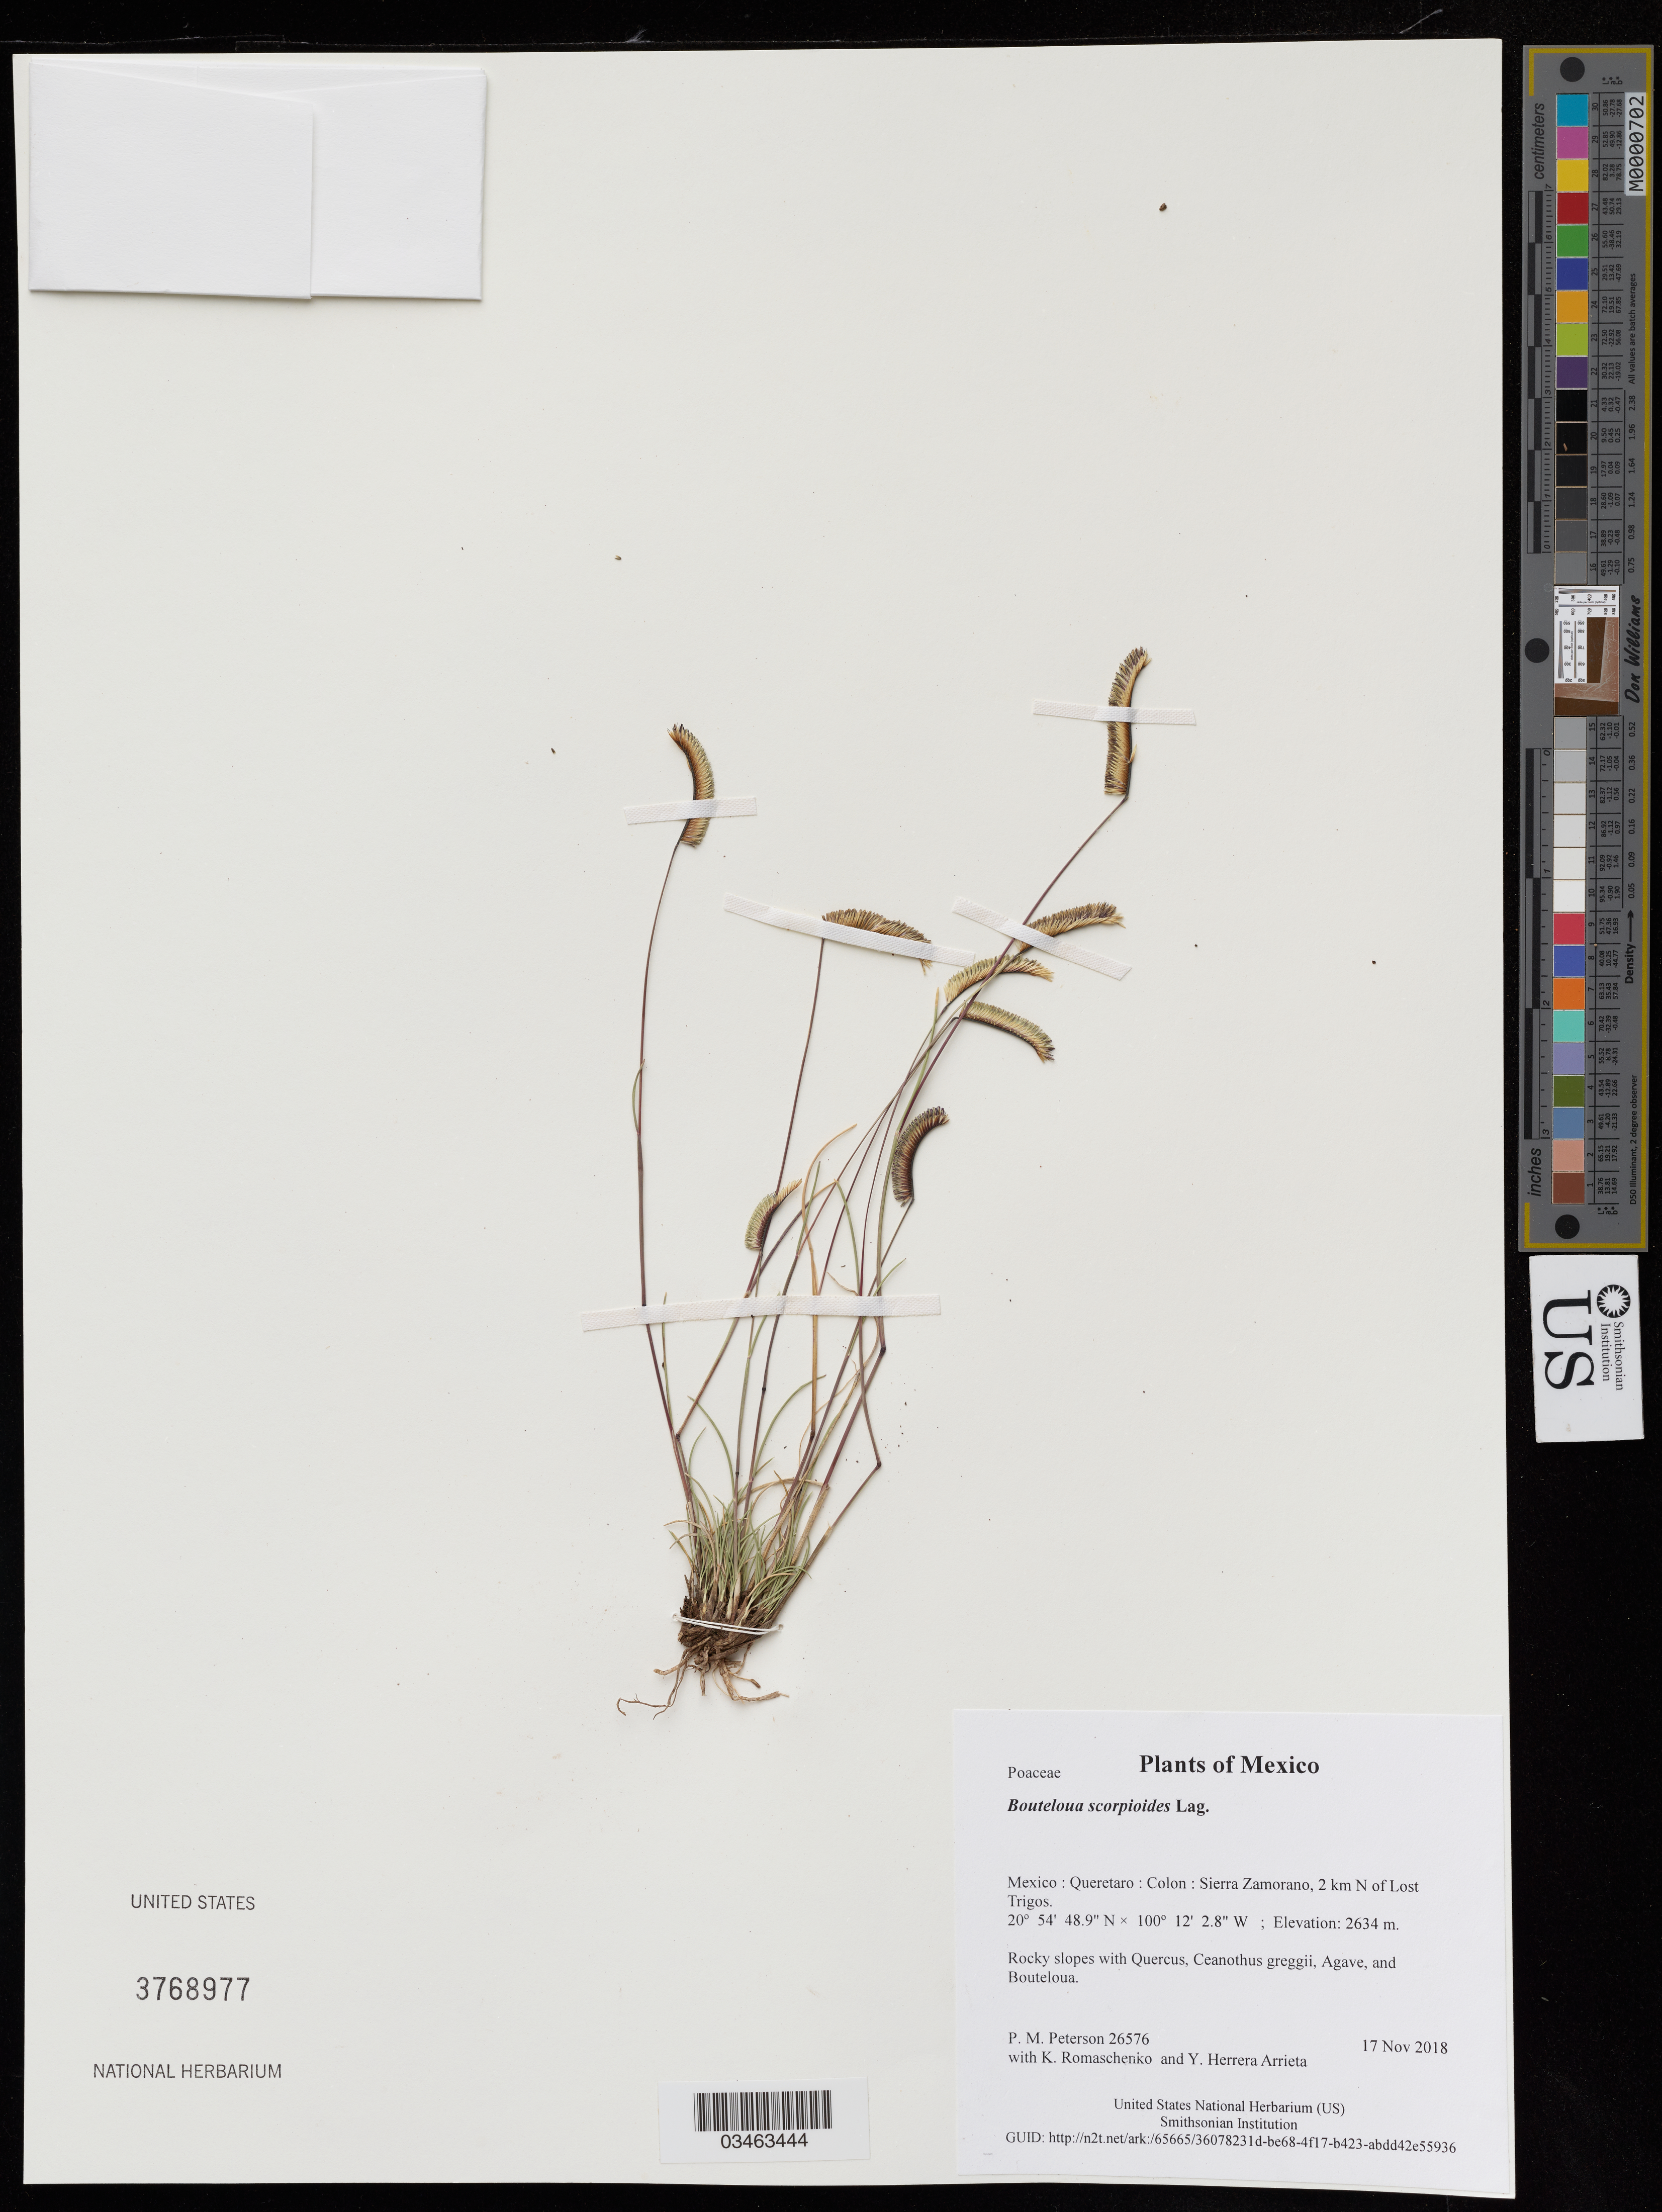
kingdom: Plantae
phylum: Tracheophyta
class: Liliopsida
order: Poales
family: Poaceae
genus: Bouteloua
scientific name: Bouteloua scorpioides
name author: Lag.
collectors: P. M. Peterson, K. Romaschenko & Y. Herrera Arrieta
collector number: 26576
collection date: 2018-11-17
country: Mexico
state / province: Queretaro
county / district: Colon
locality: Sierra Zamorano, 2 km N of Lost Trigos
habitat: Rocky slopes with Quercus, Ceanothus greggii, Agave, and Bouteloua.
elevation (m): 2634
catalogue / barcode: US 3768977